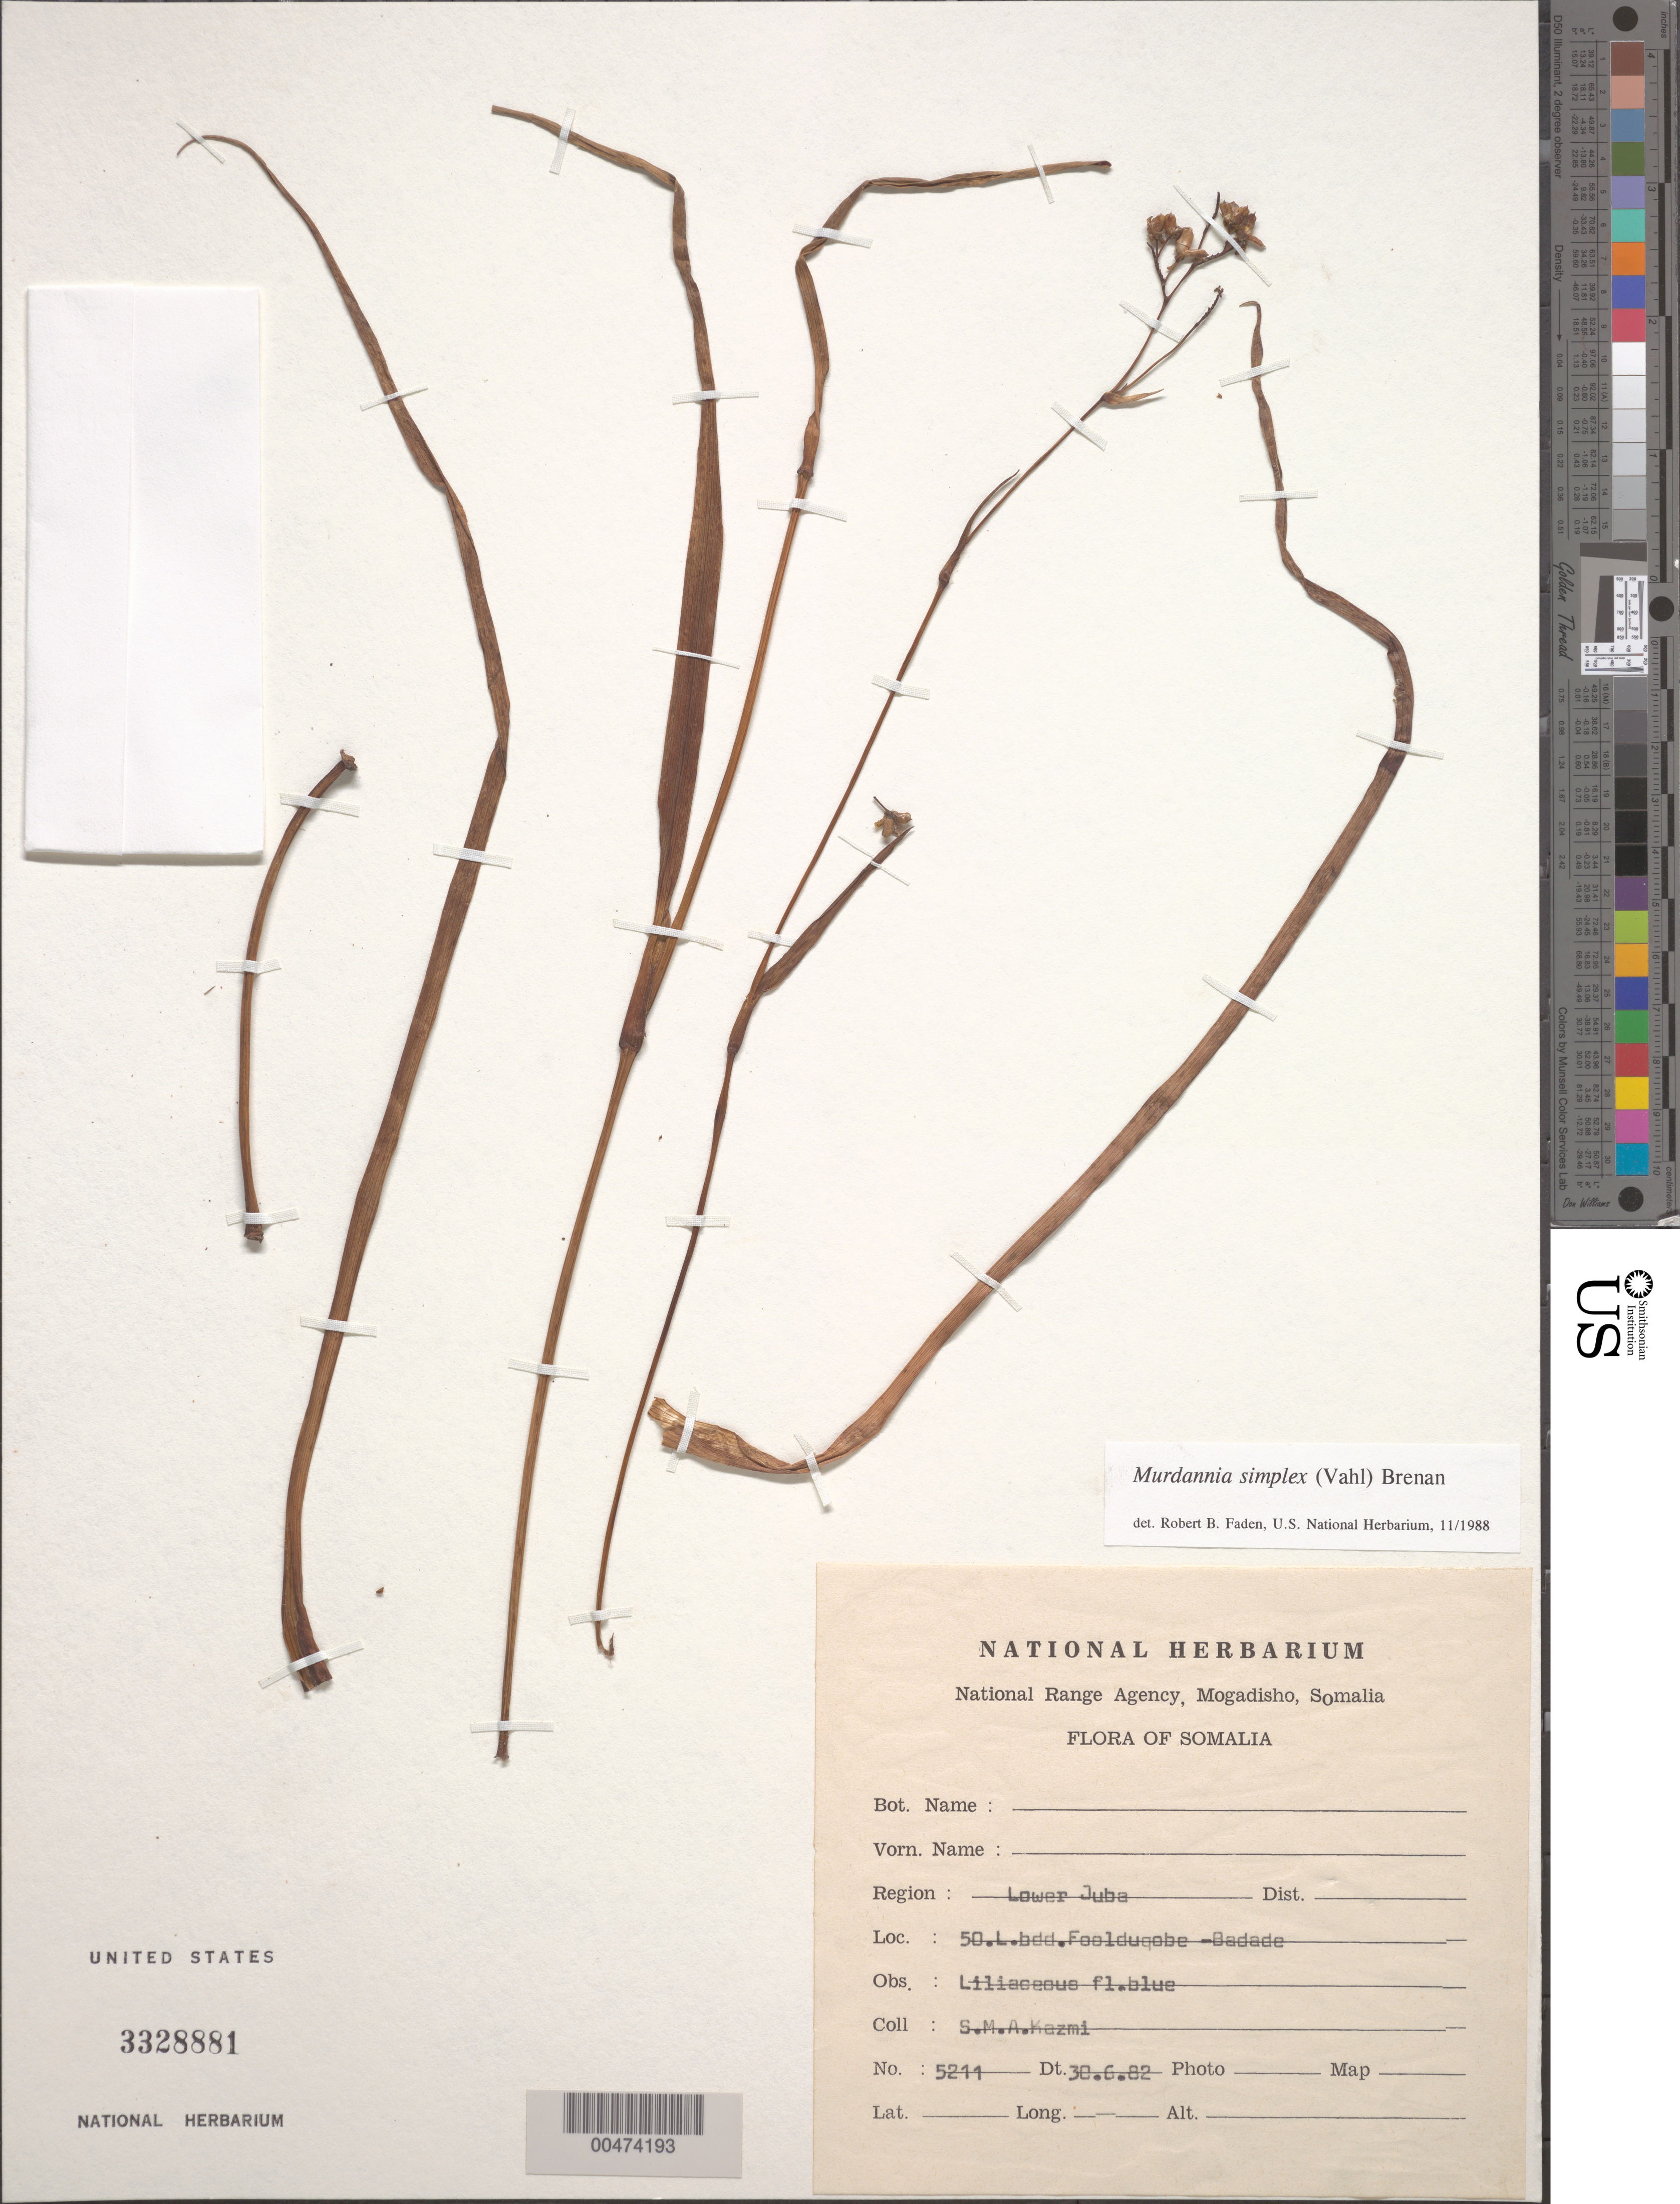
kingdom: Plantae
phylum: Tracheophyta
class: Liliopsida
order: Commelinales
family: Commelinaceae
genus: Murdannia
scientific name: Murdannia simplex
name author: (Vahl) Brenan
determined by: Faden, Robert B., (US), Smithsonian Institution - National Museum of Natural History (UNITED STATES)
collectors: S. Kazmi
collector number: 5211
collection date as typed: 30 Jun 1982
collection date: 1982-06-30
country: Somalia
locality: Lower juba, foolduqoba-badade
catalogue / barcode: US 3328881